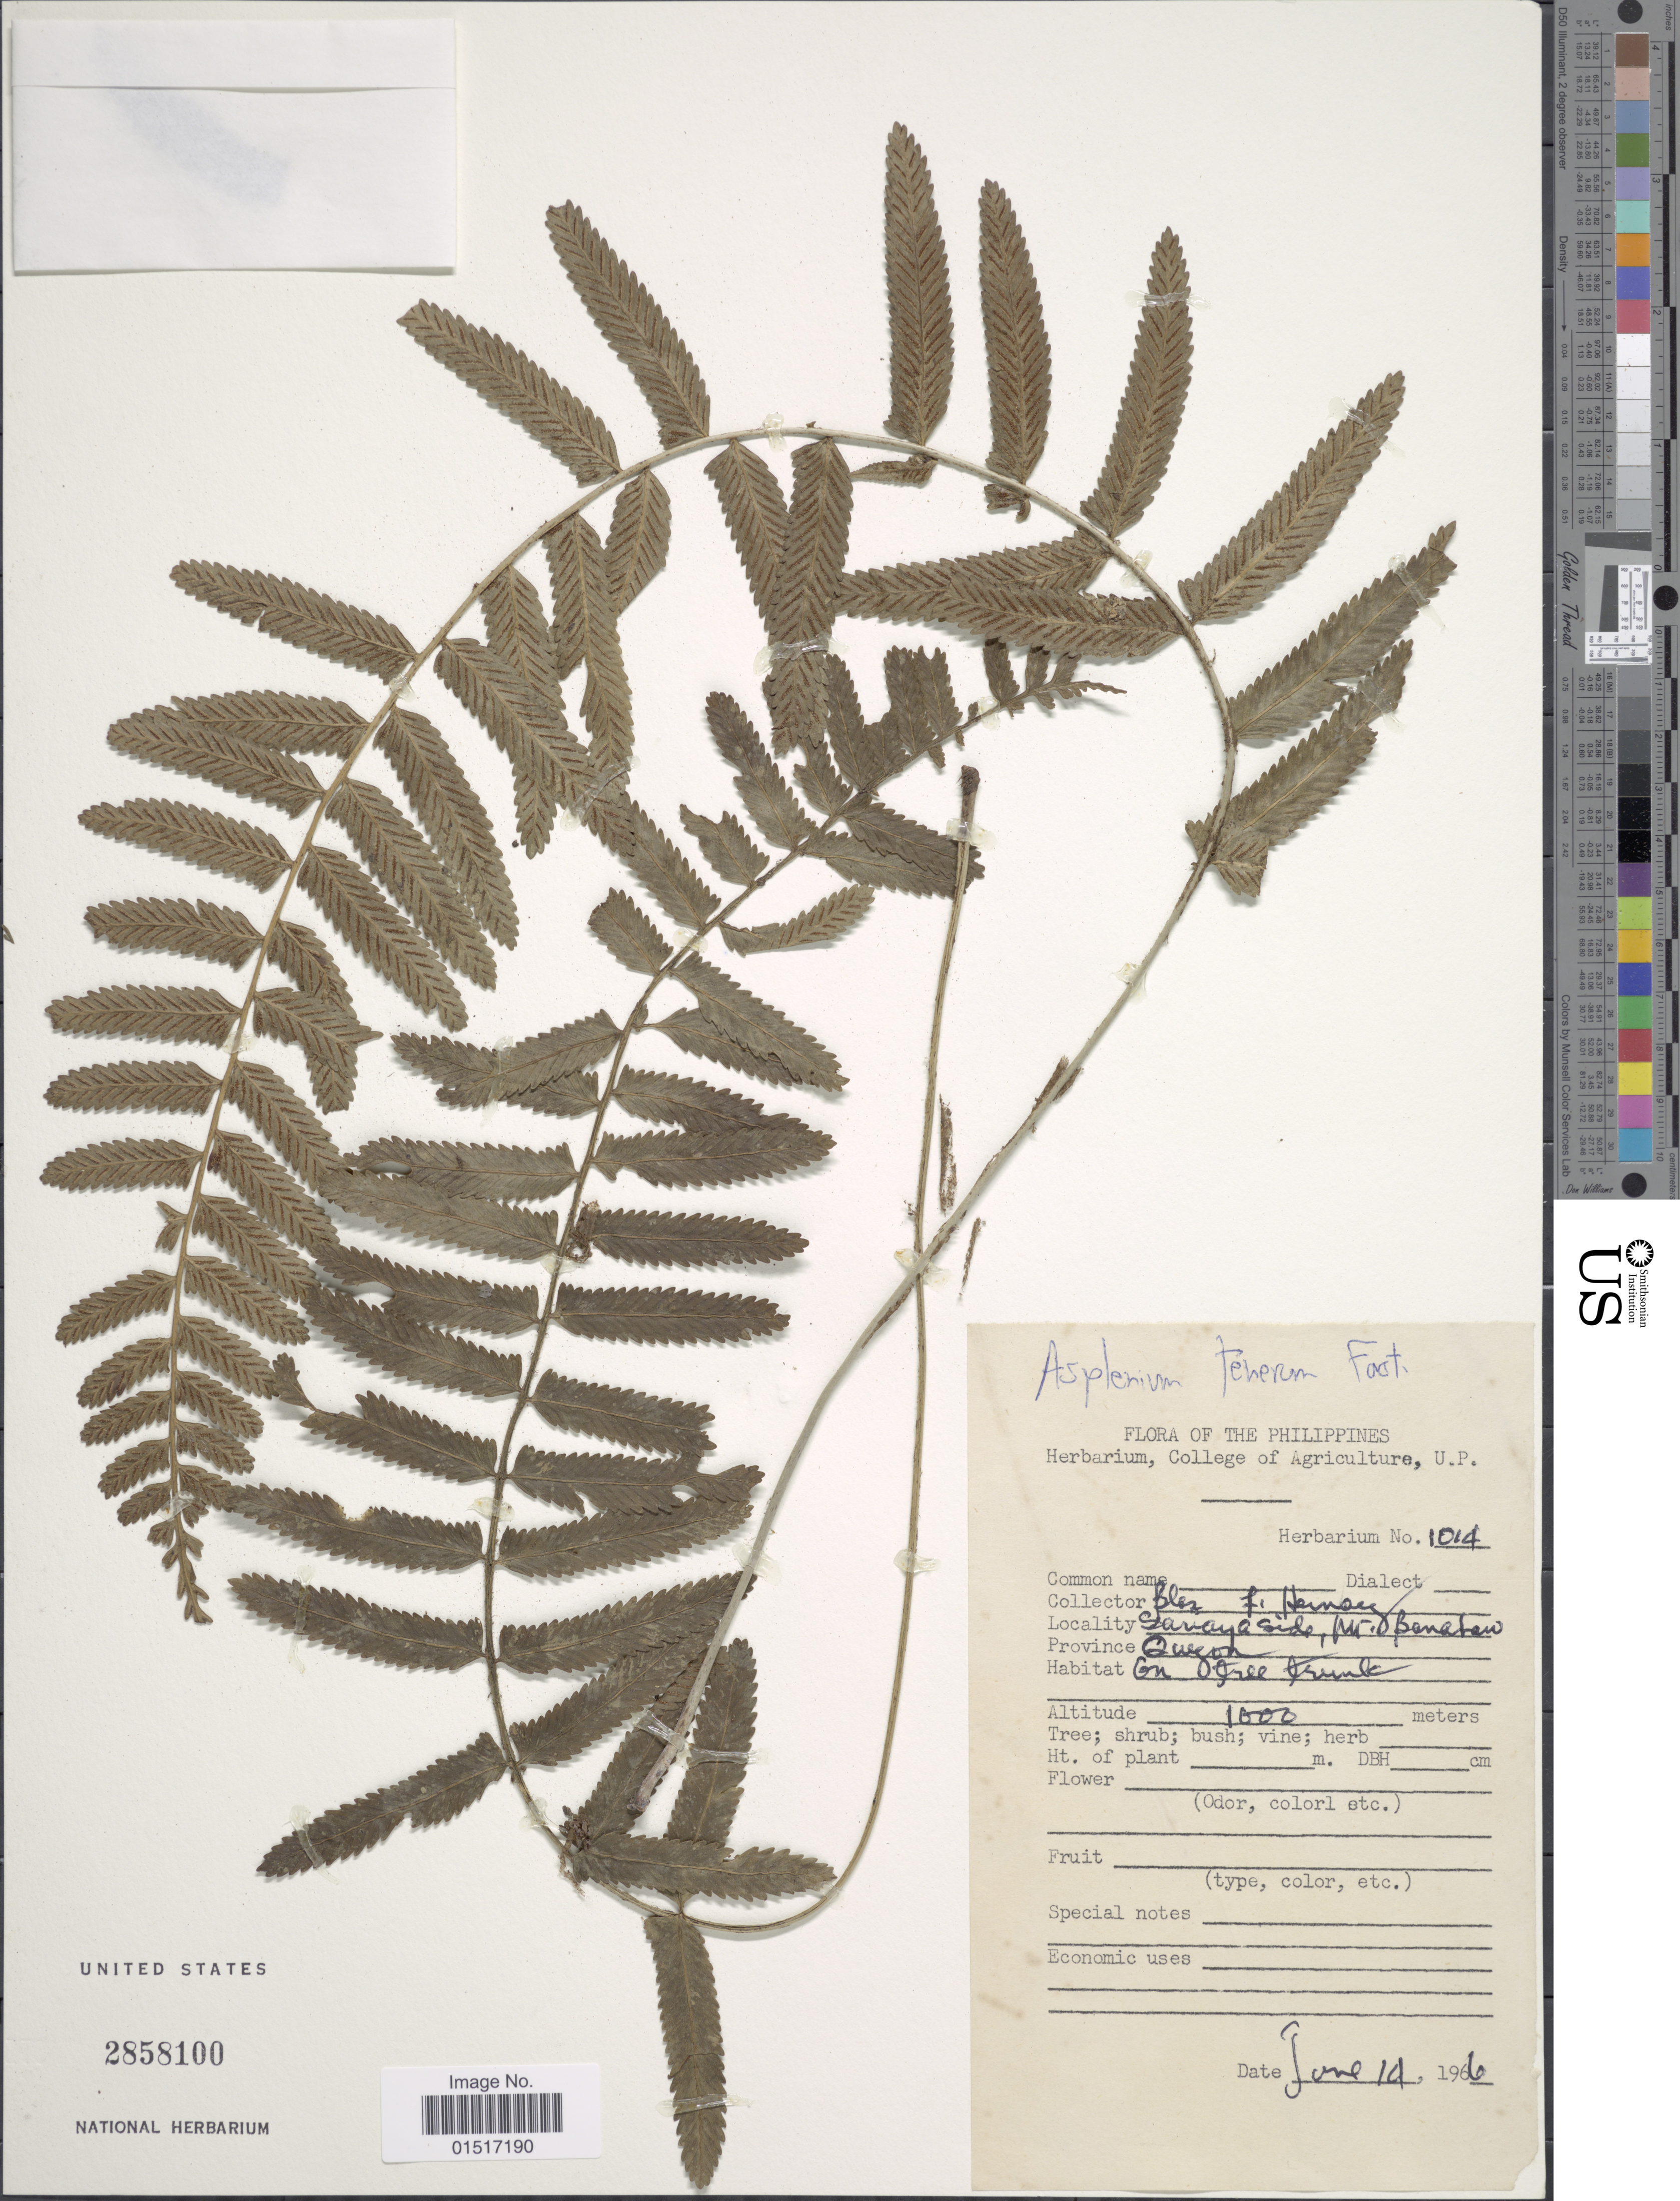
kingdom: Plantae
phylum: Tracheophyta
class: Polypodiopsida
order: Polypodiales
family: Aspleniaceae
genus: Asplenium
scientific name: Asplenium tenerum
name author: G. Forst.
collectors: B. Hernández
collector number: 1014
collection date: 1966-11-19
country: Philippines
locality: Savaya Side, Mt. Banahaw. Quezon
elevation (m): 1000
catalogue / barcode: US 2858100